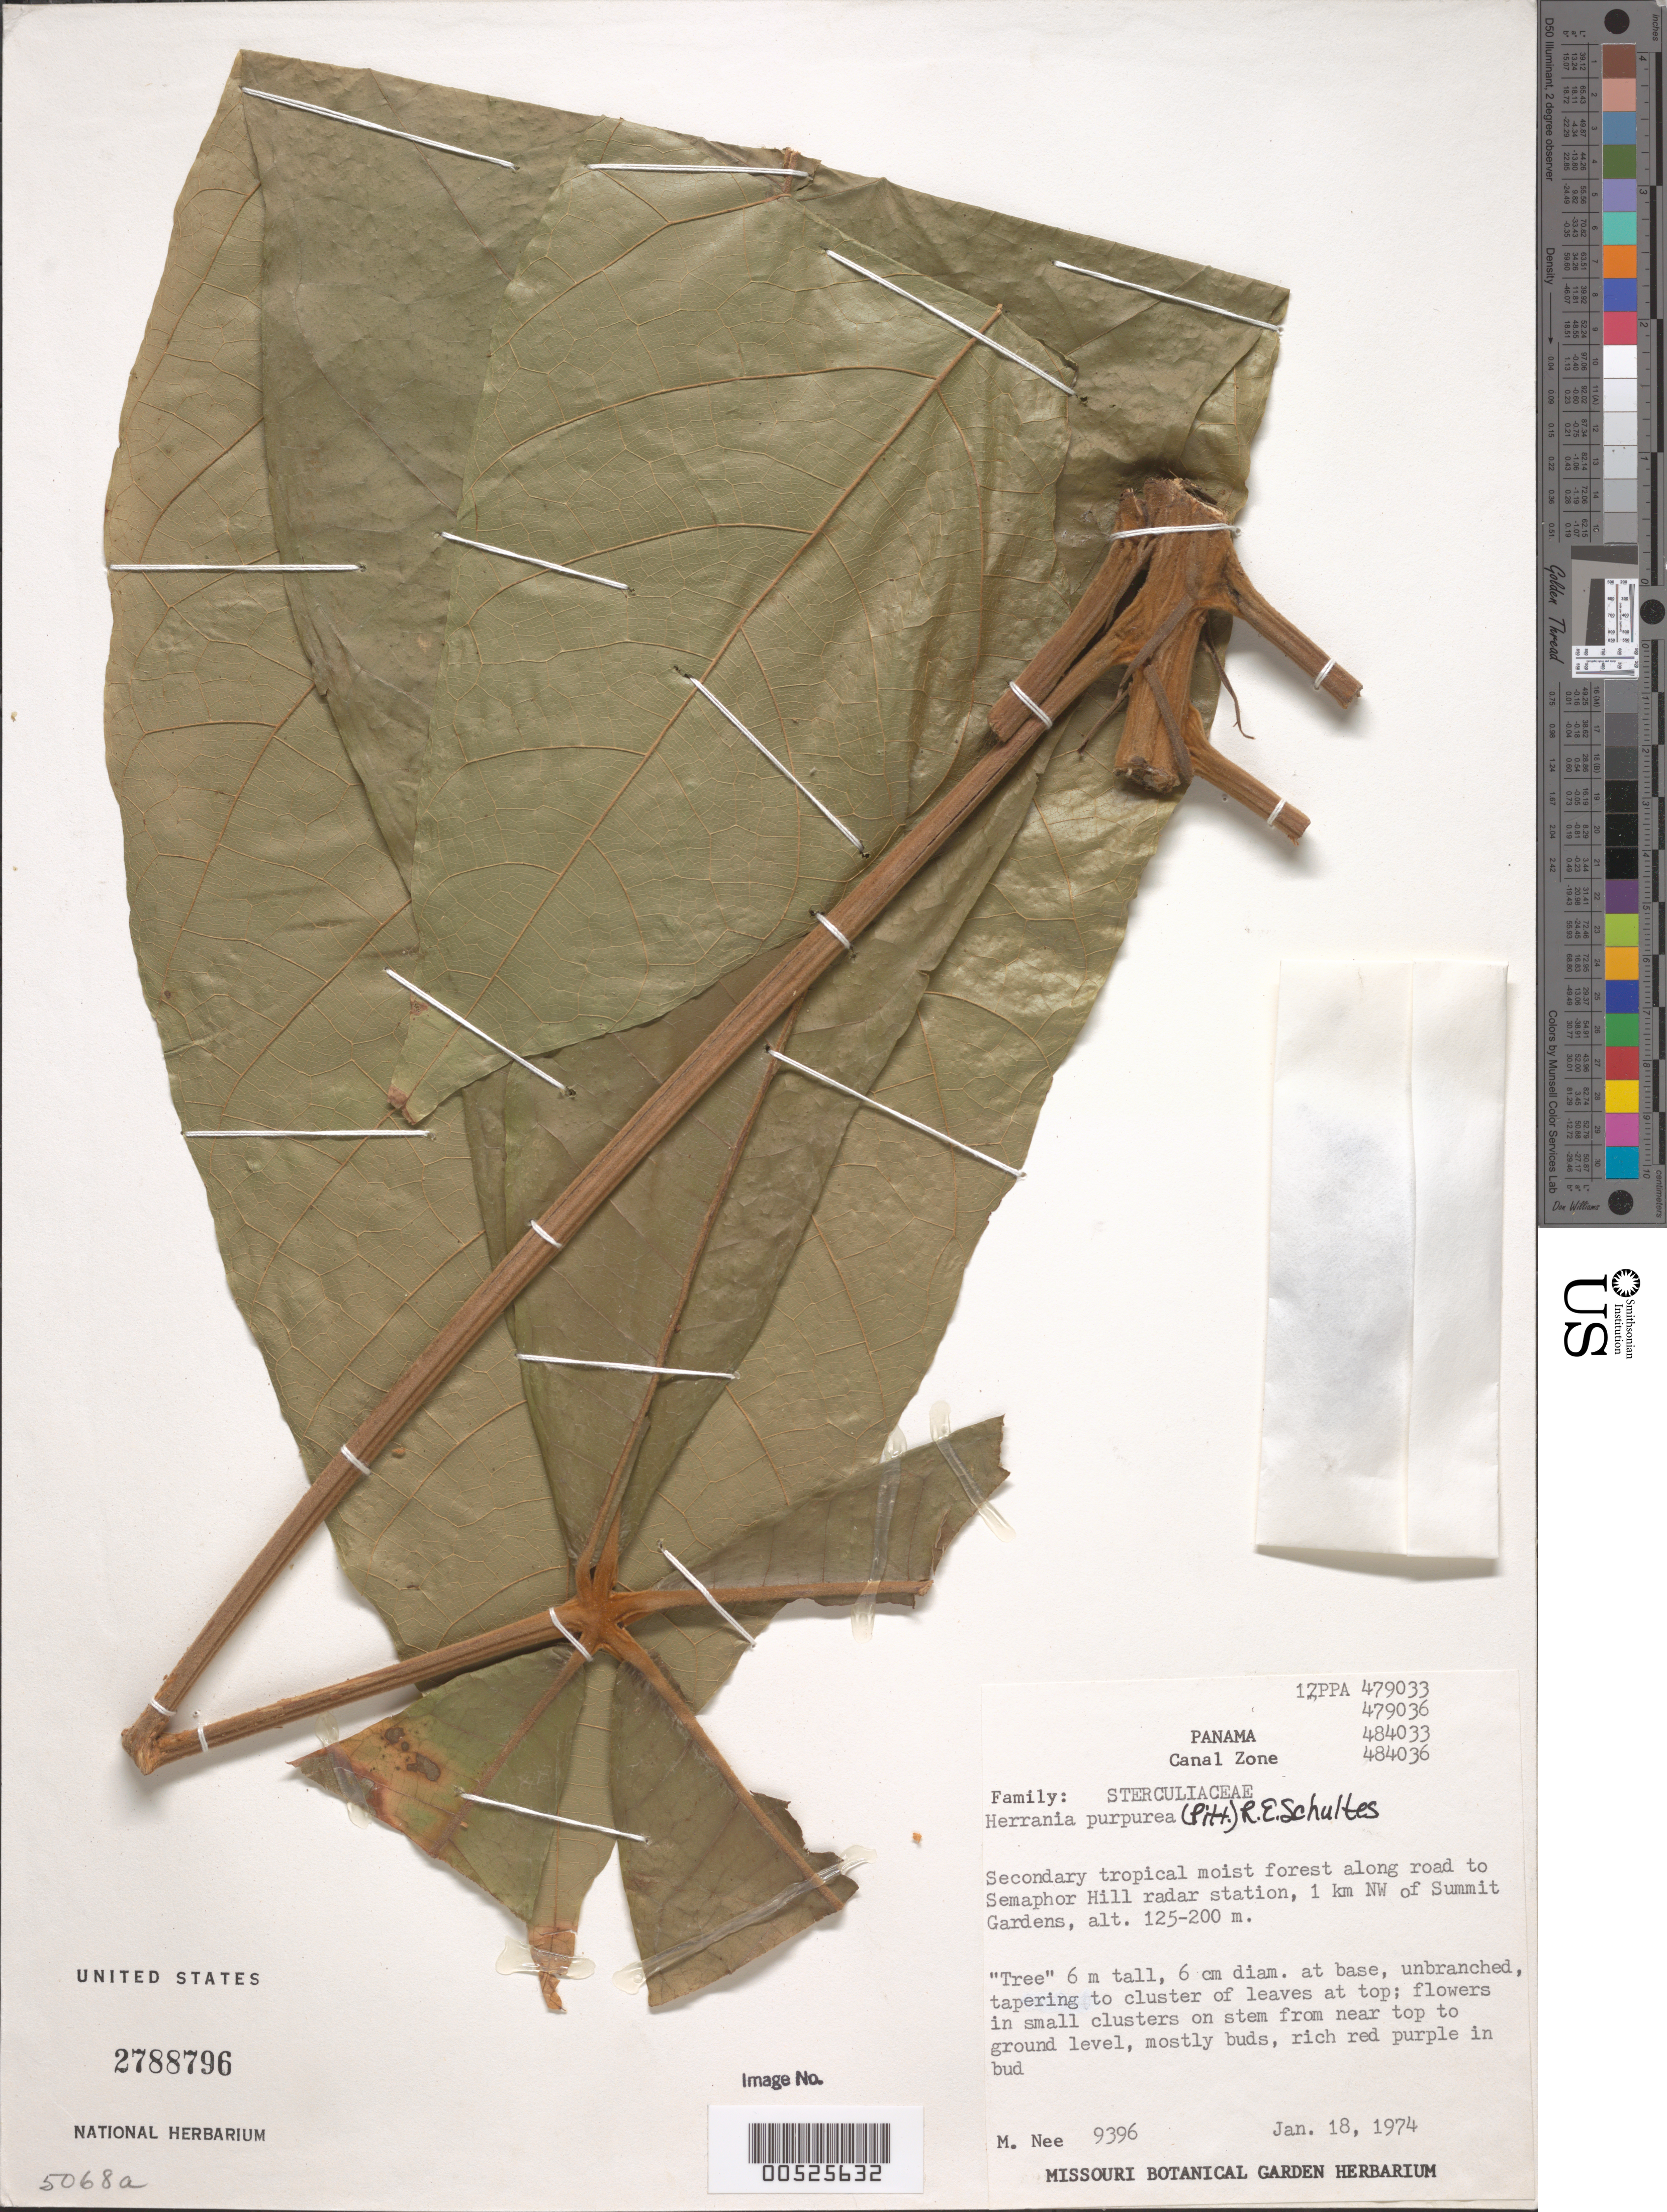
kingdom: Plantae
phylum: Tracheophyta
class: Magnoliopsida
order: Malvales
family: Malvaceae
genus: Theobroma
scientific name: Theobroma purpureum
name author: Pittier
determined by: Dorr, L. J., (BOT), Smithsonian Institution - National Museum of Natural History (UNITED STATES)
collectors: M. Nee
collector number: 9396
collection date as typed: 18 Jan 1974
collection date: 1974-01-18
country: Panama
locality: Semaphor Hill radar station, 1 km NW of Summit Gardens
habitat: Secondary tropical moist forest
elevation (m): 125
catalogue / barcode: US 2788796